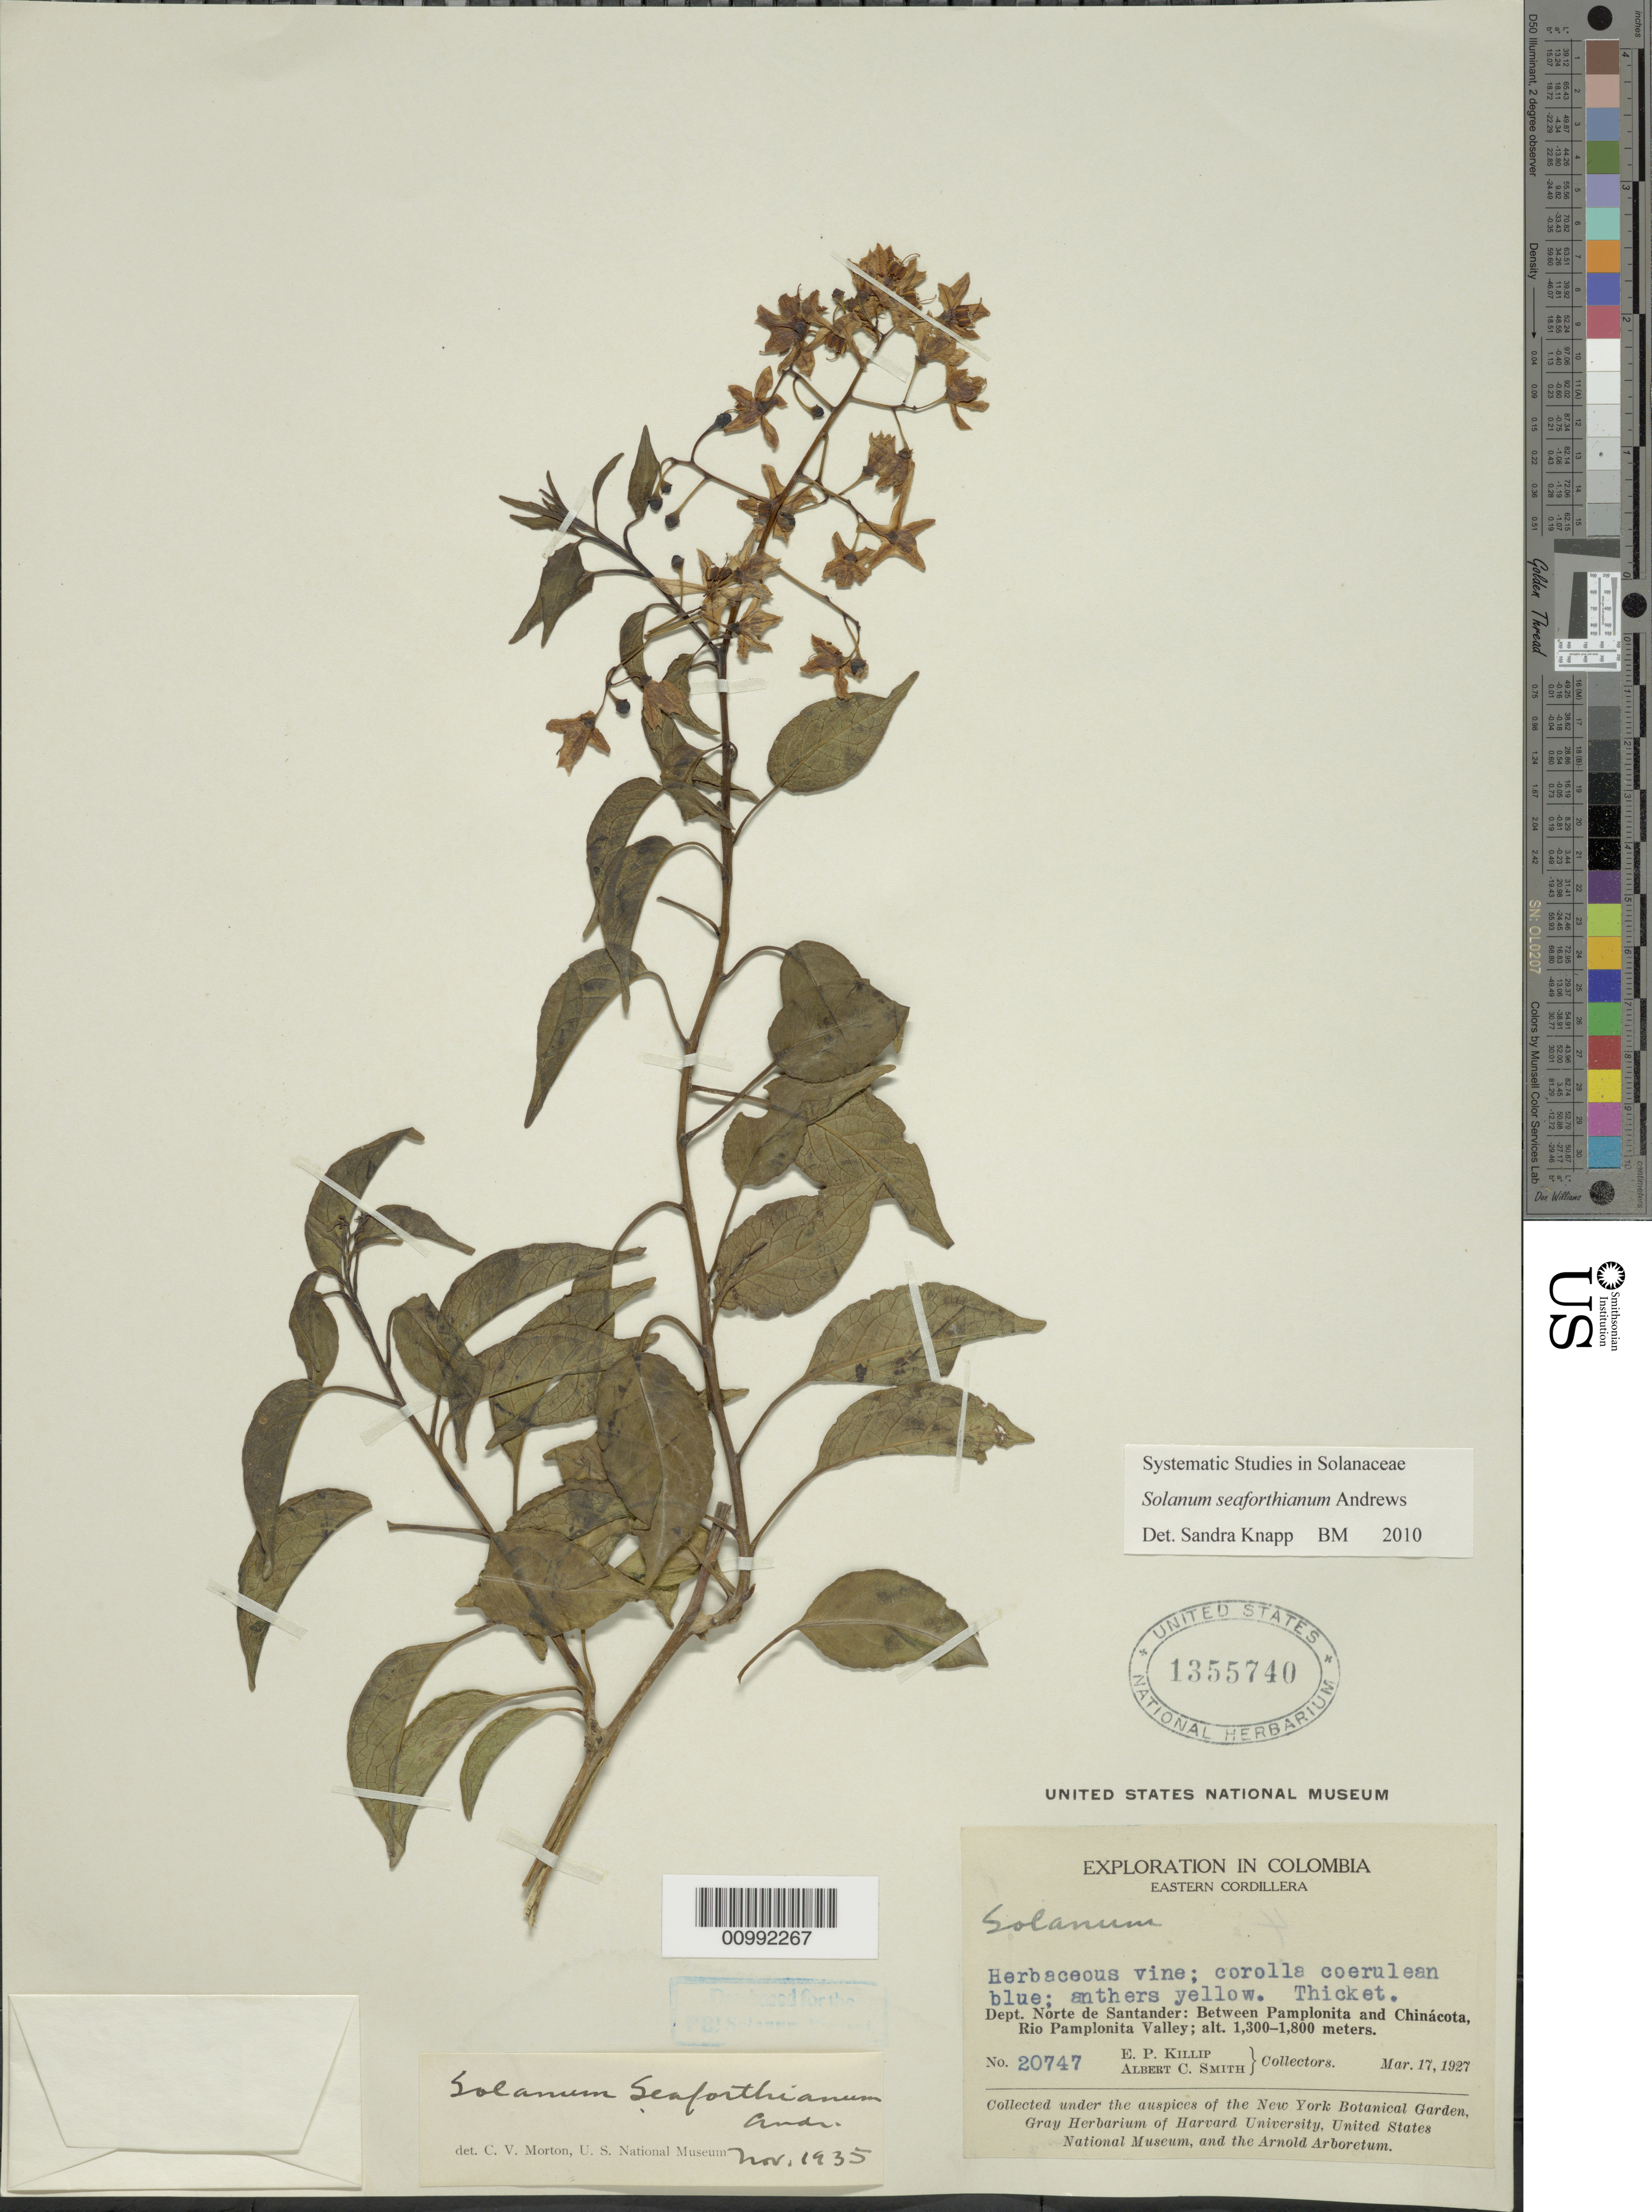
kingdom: Plantae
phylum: Tracheophyta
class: Magnoliopsida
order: Solanales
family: Solanaceae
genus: Solanum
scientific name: Solanum seaforthianum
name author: Andrews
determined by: Knapp, S. D.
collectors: E. P. Killip & A. C. Smith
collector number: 20747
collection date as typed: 17 Mar 1927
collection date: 1927-03-17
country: Colombia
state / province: Norte de Santander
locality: between Pamplonita and Chinacota, Río Pamplonita valley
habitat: thicket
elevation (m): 1300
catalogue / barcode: US 1355740